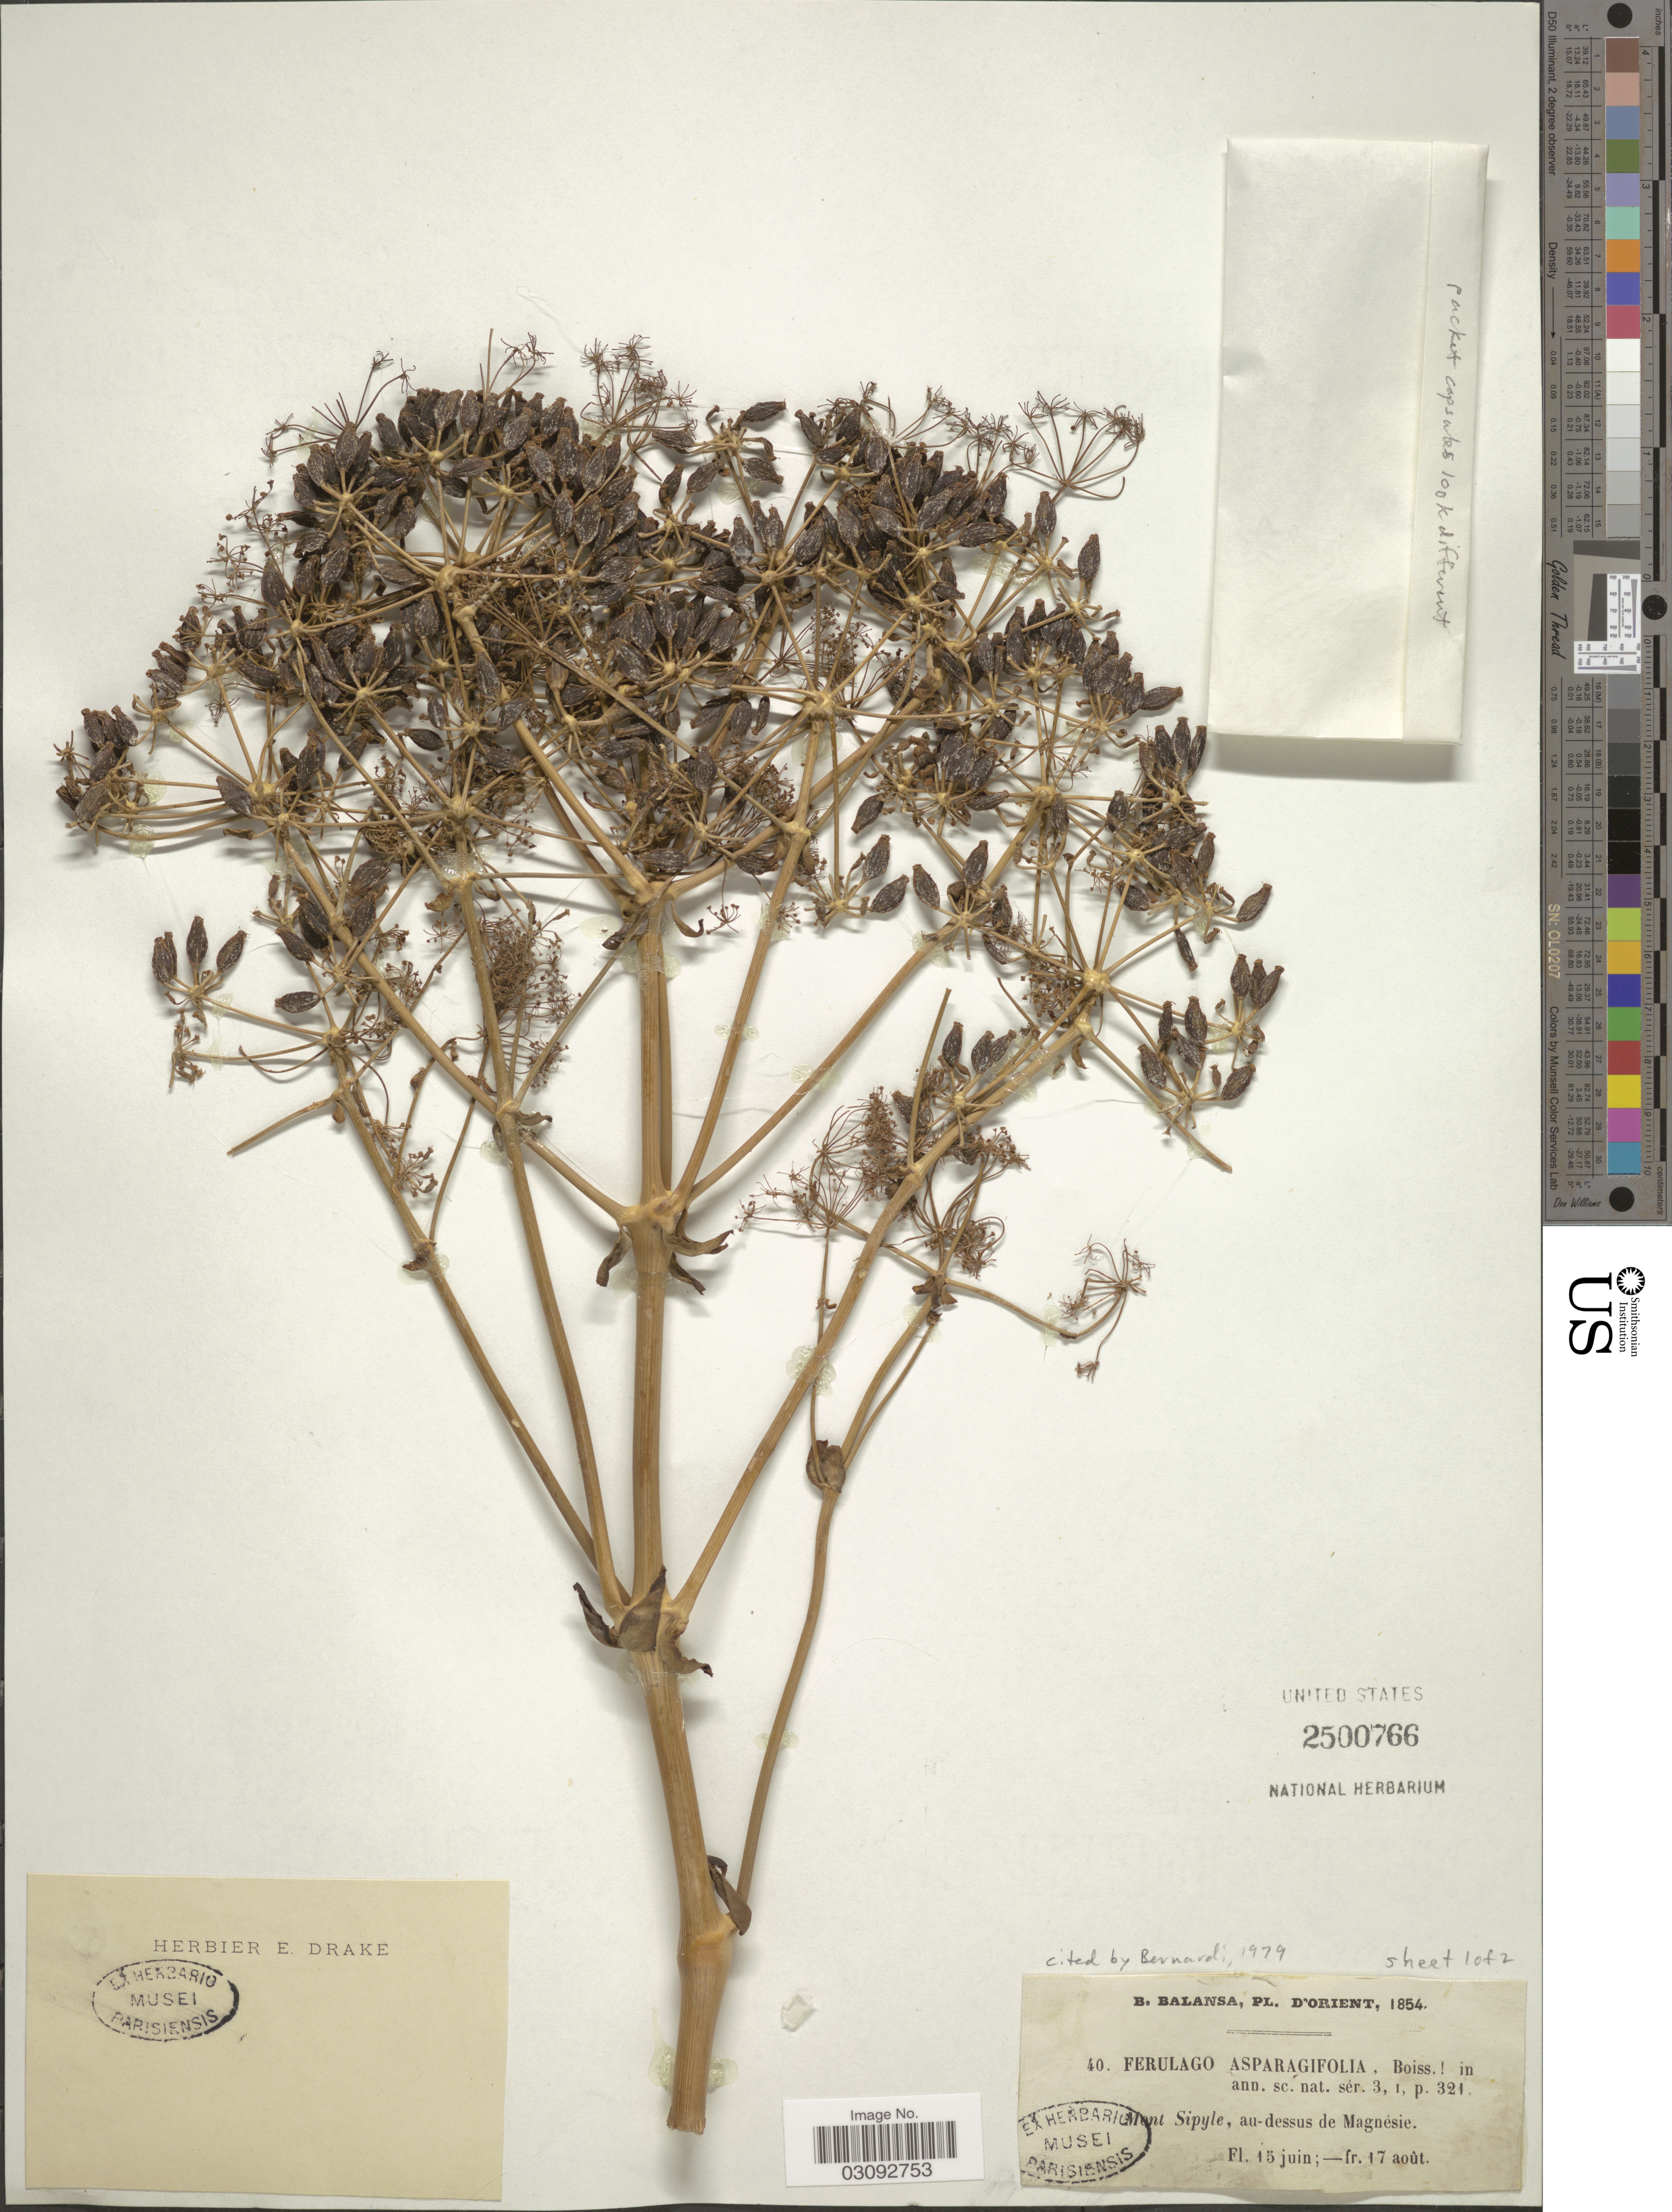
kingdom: Plantae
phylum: Tracheophyta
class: Magnoliopsida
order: Apiales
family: Apiaceae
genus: Ferulago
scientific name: Ferulago asparagifolia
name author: Boiss.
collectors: B. Balansa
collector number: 40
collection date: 1854-06-15/1854-08-17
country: Turkey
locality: D'Orient, Mont Sipyle, au-dessus de Magnésie.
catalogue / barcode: US 2500766